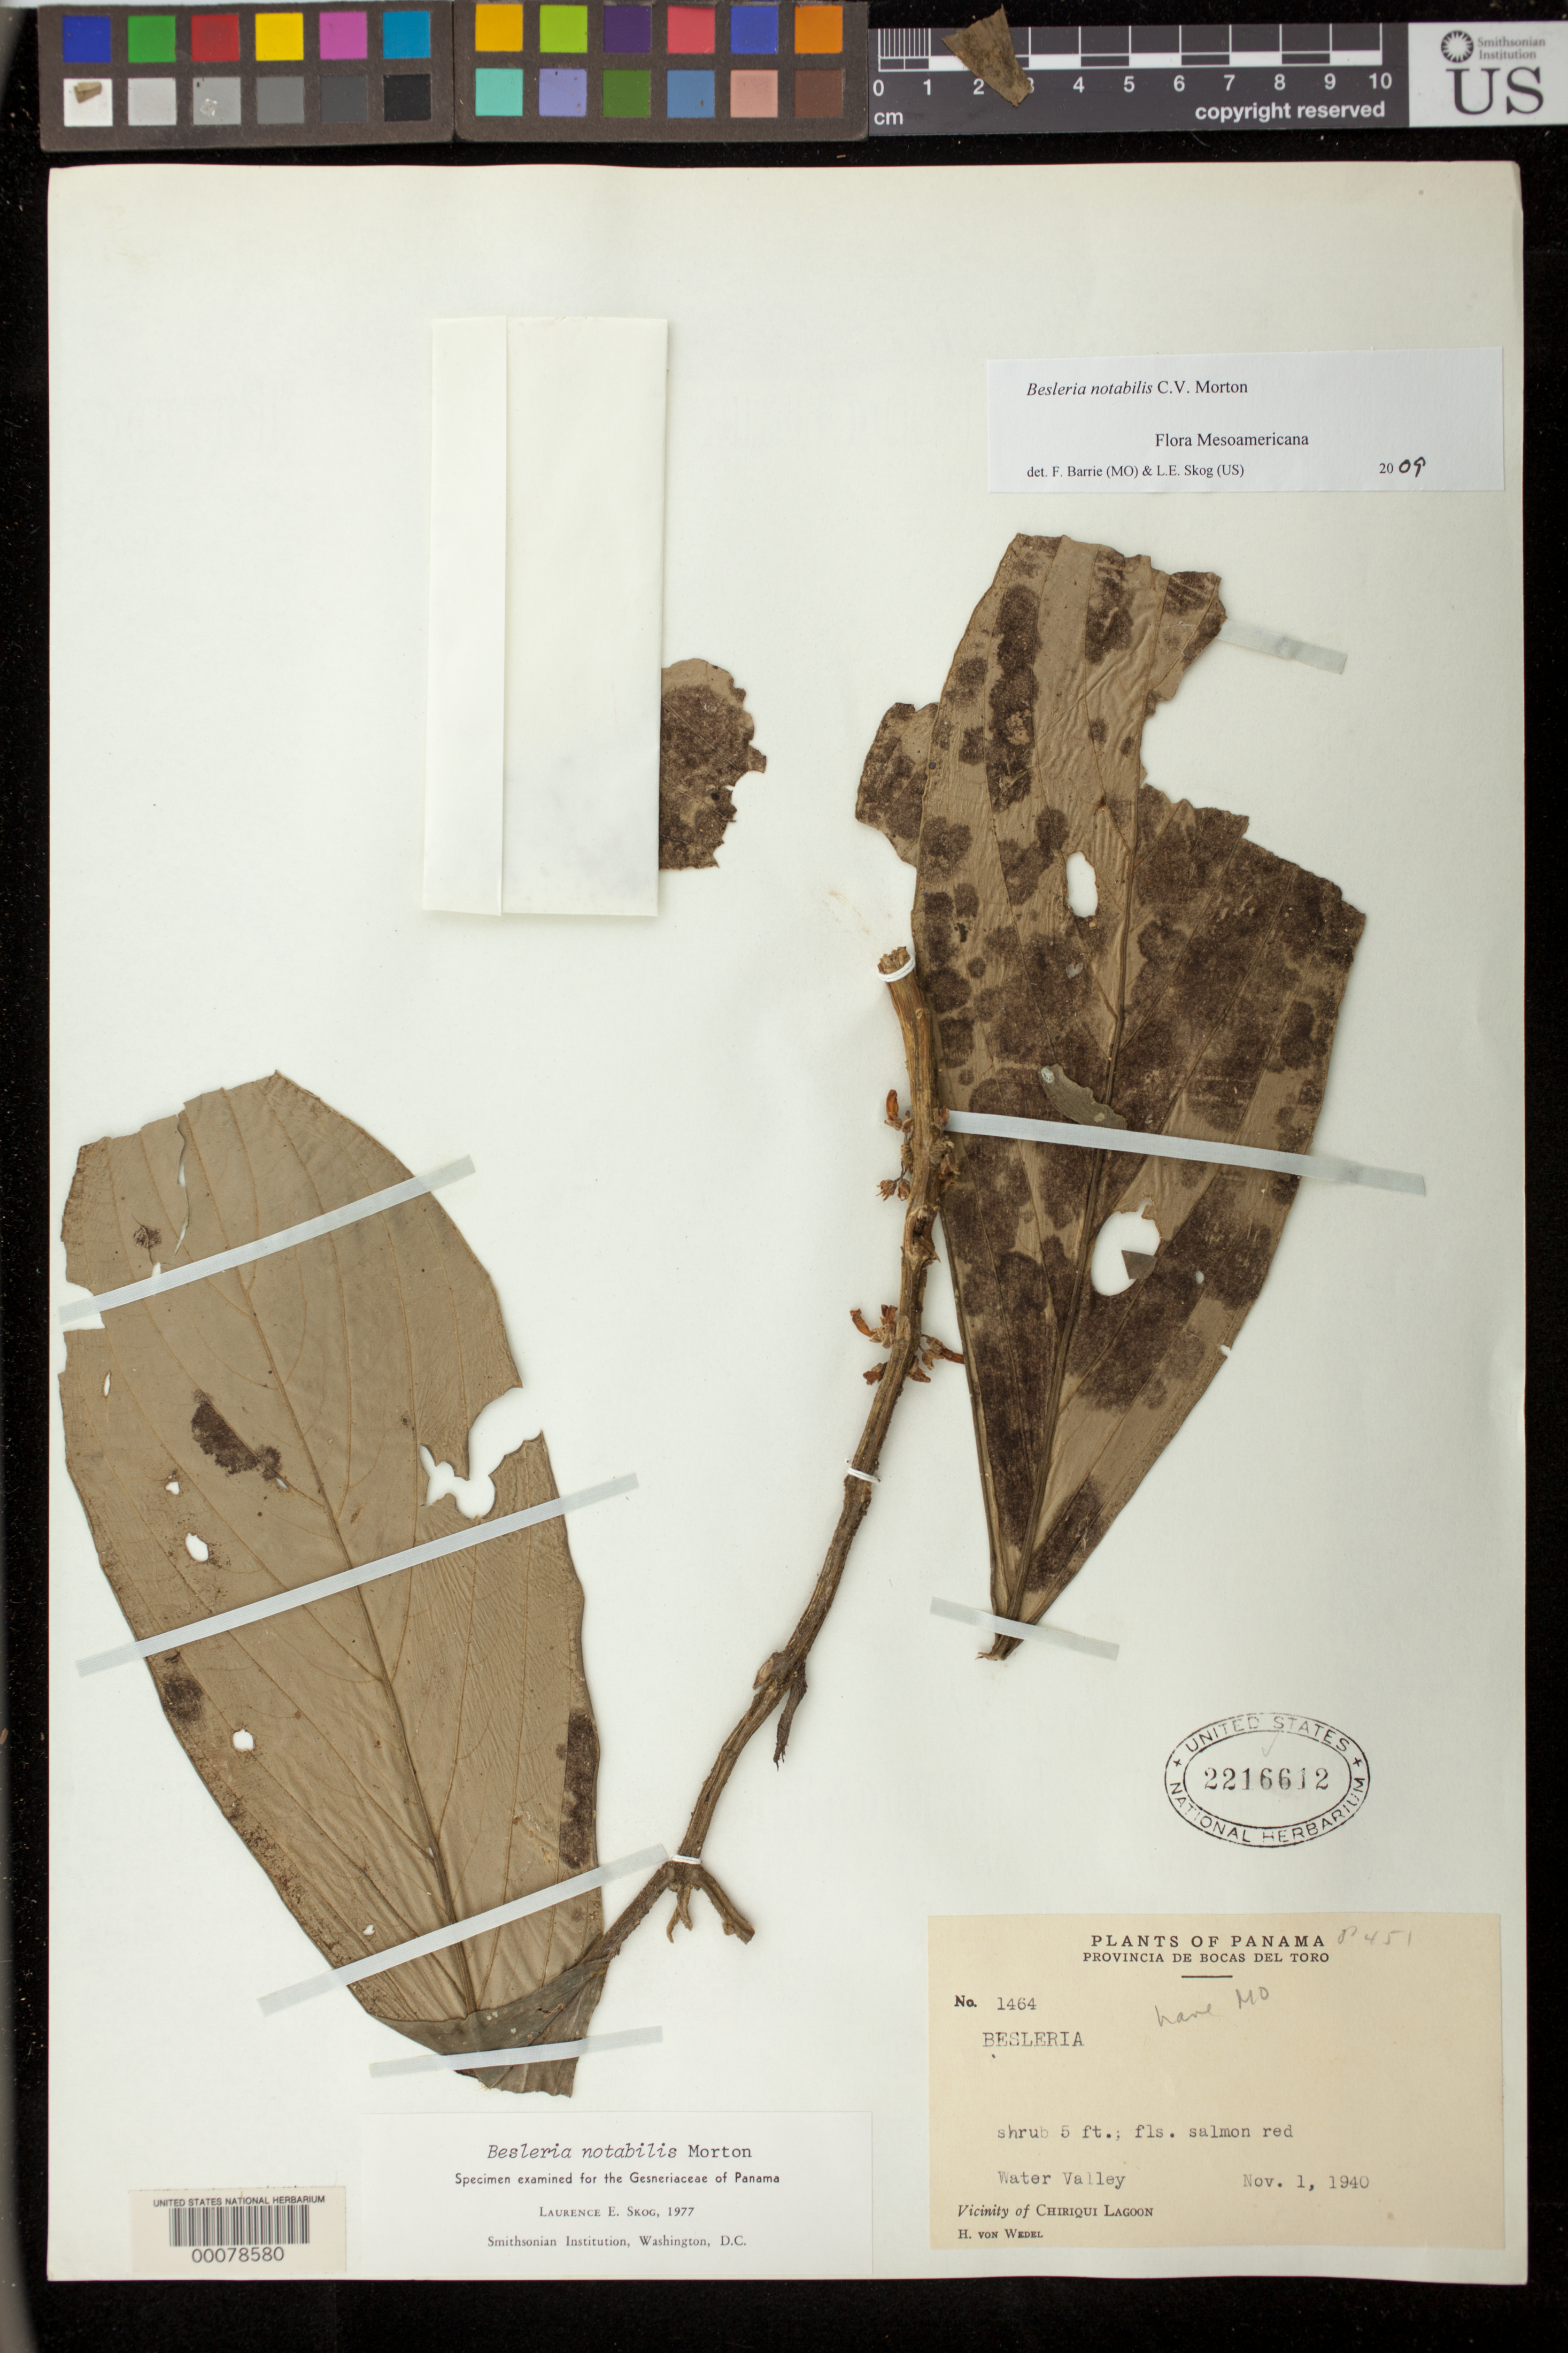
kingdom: Plantae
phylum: Tracheophyta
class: Magnoliopsida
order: Lamiales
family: Gesneriaceae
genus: Besleria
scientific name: Besleria notabilis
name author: C.V. Morton in Standl.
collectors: H. von Wedel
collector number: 1464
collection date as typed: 01 Nov 1940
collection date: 1940-11-01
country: Panama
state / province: Bocas del Toro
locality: Vicinity of Chiriqui Lagoon, Water Valley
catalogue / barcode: US 2216612